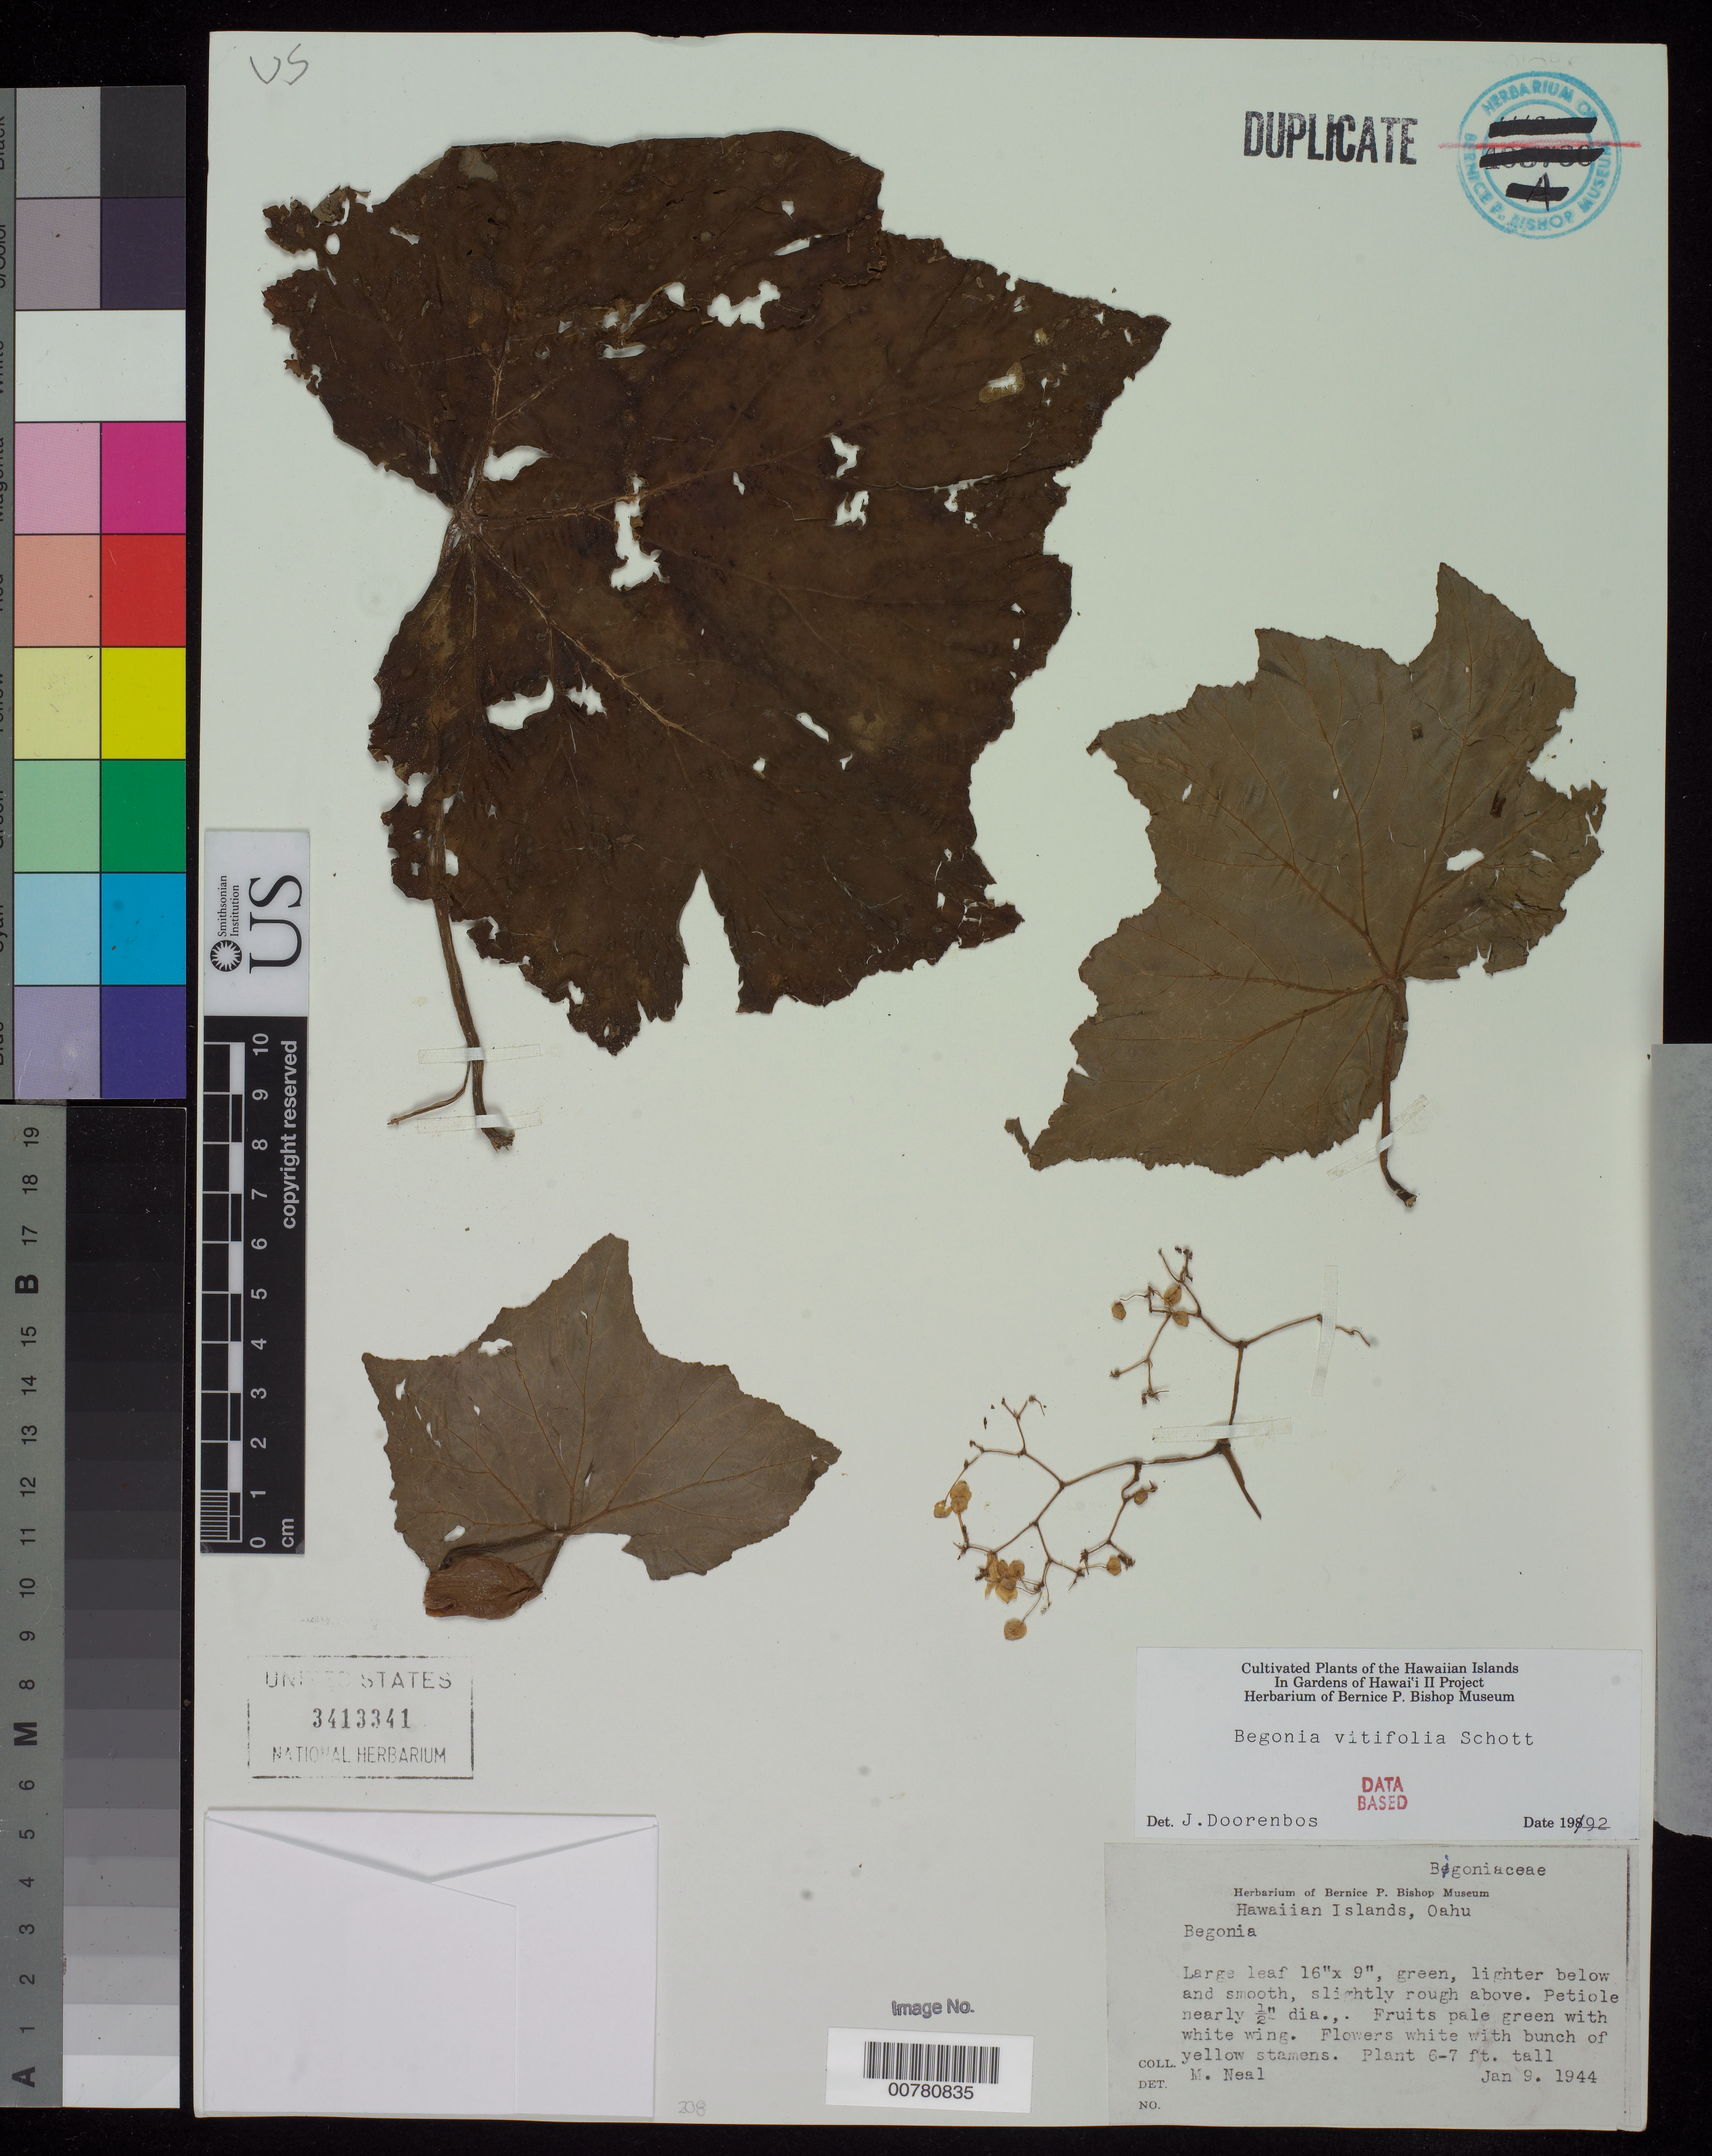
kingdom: Plantae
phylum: Tracheophyta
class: Magnoliopsida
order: Cucurbitales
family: Begoniaceae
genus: Begonia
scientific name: Begonia reniformis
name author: Dryand.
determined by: Wagner, W. L., (BOT), Smithsonian Institution - National Museum of Natural History (UNITED STATES)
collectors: W. Ning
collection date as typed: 9 Jan 1944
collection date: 1944-01-09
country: United States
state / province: Hawaii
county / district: Honolulu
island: Oahu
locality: Honolulu: Herbarium of Bernice P. Bishop Museum.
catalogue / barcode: US 3413341